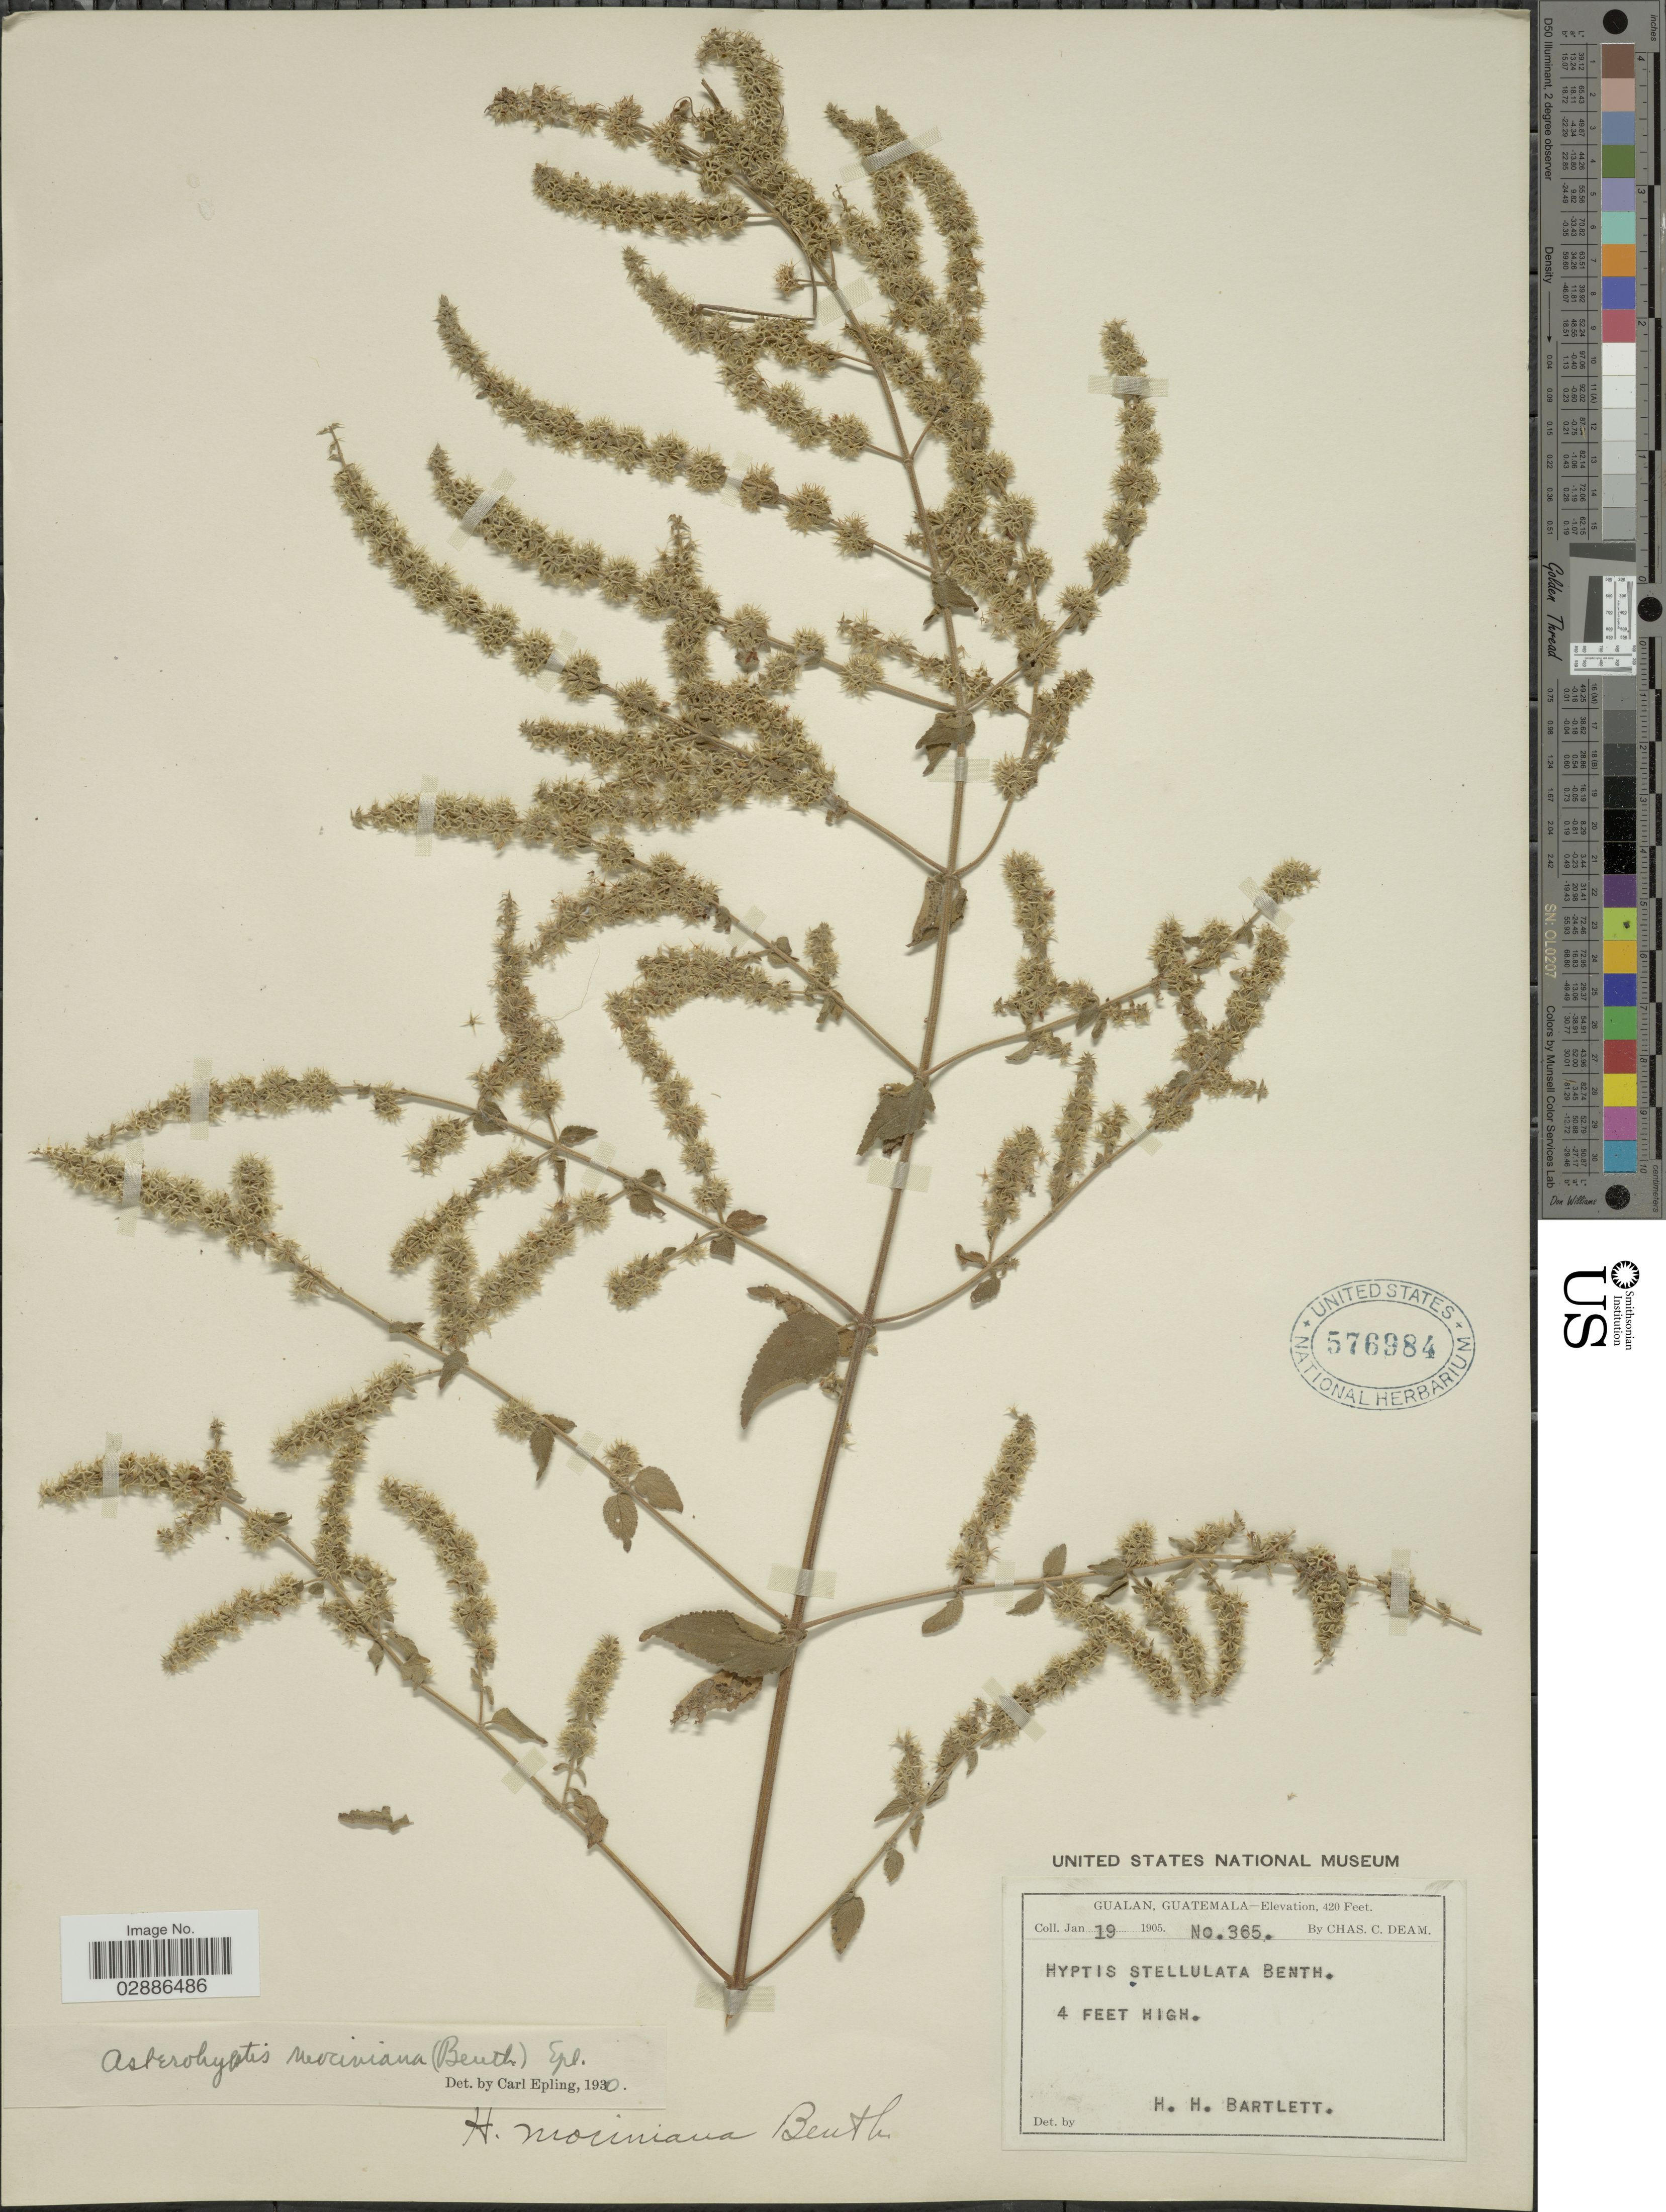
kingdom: Plantae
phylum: Tracheophyta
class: Magnoliopsida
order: Lamiales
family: Lamiaceae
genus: Asterohyptis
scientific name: Asterohyptis mociniana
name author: (Benth.) Epling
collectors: C. C. Deam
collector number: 365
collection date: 1905-01-19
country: Guatemala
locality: Gualan.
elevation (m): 128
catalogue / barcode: US 576984